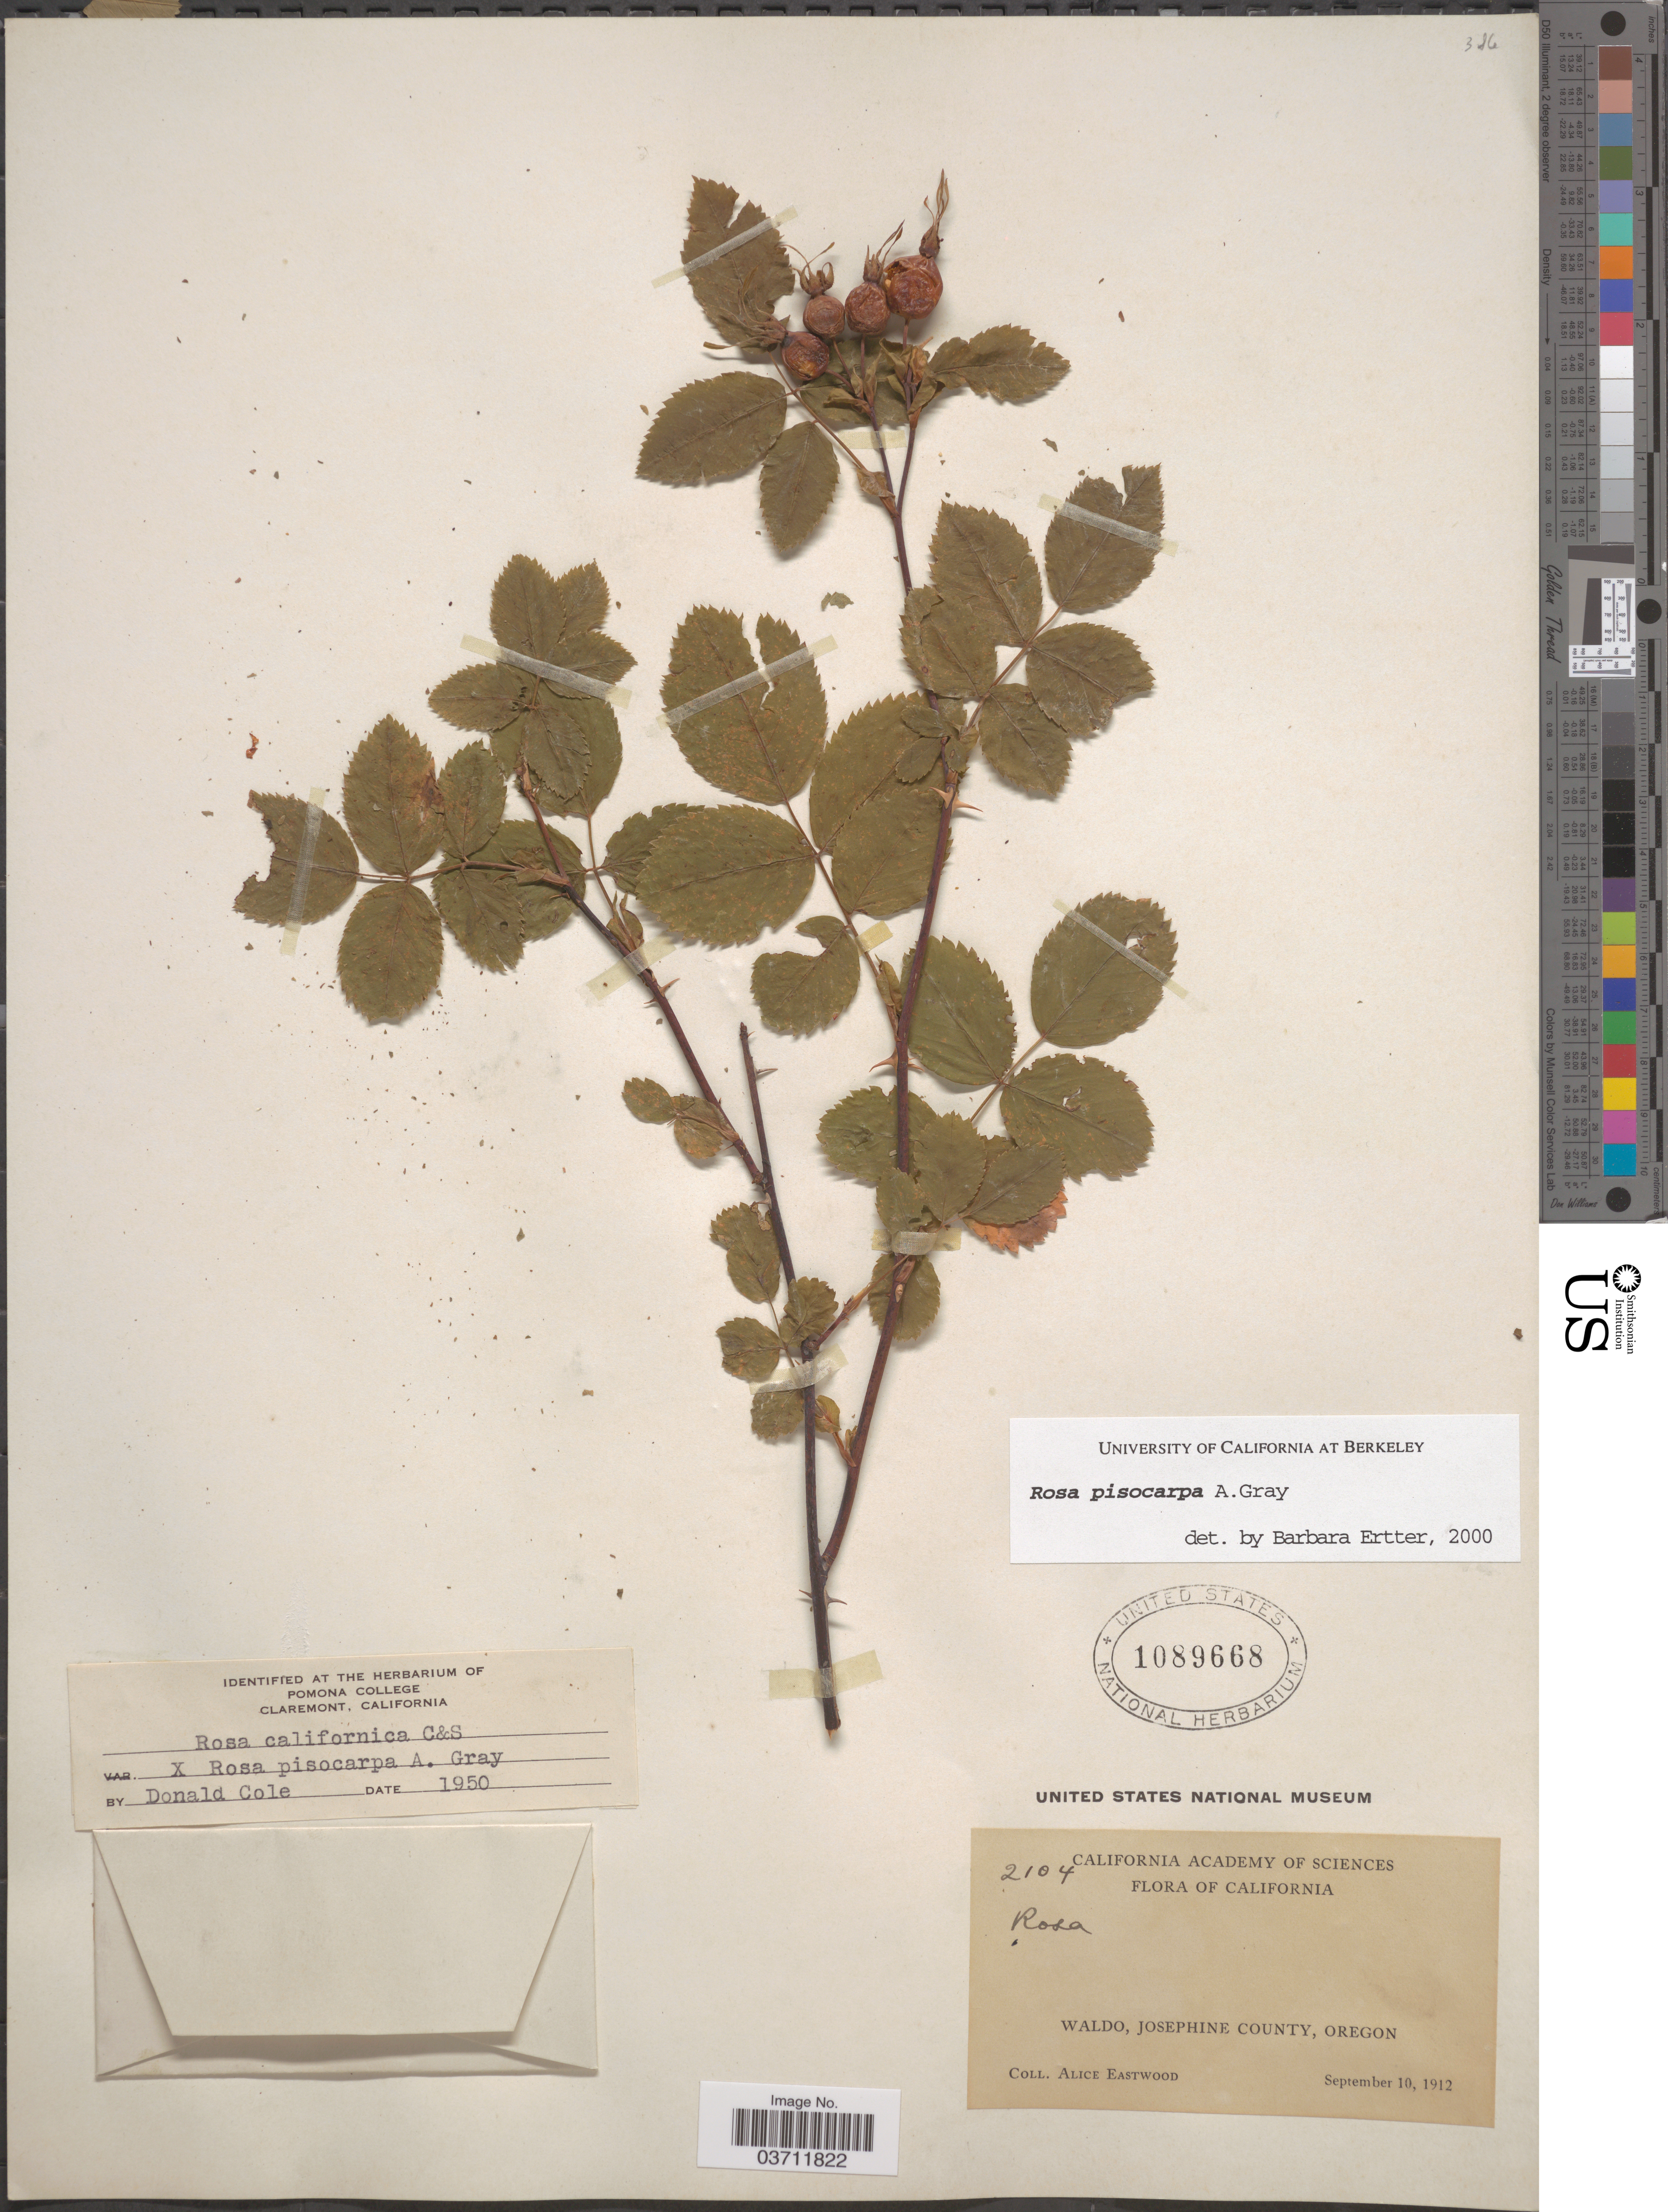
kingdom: Plantae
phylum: Tracheophyta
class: Magnoliopsida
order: Rosales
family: Rosaceae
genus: Rosa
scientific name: Rosa pisocarpa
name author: A. Gray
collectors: A. Eastwood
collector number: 2104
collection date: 1912-09-10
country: United States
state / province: Oregon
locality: Waldo, Josephine County.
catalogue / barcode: US 1089668